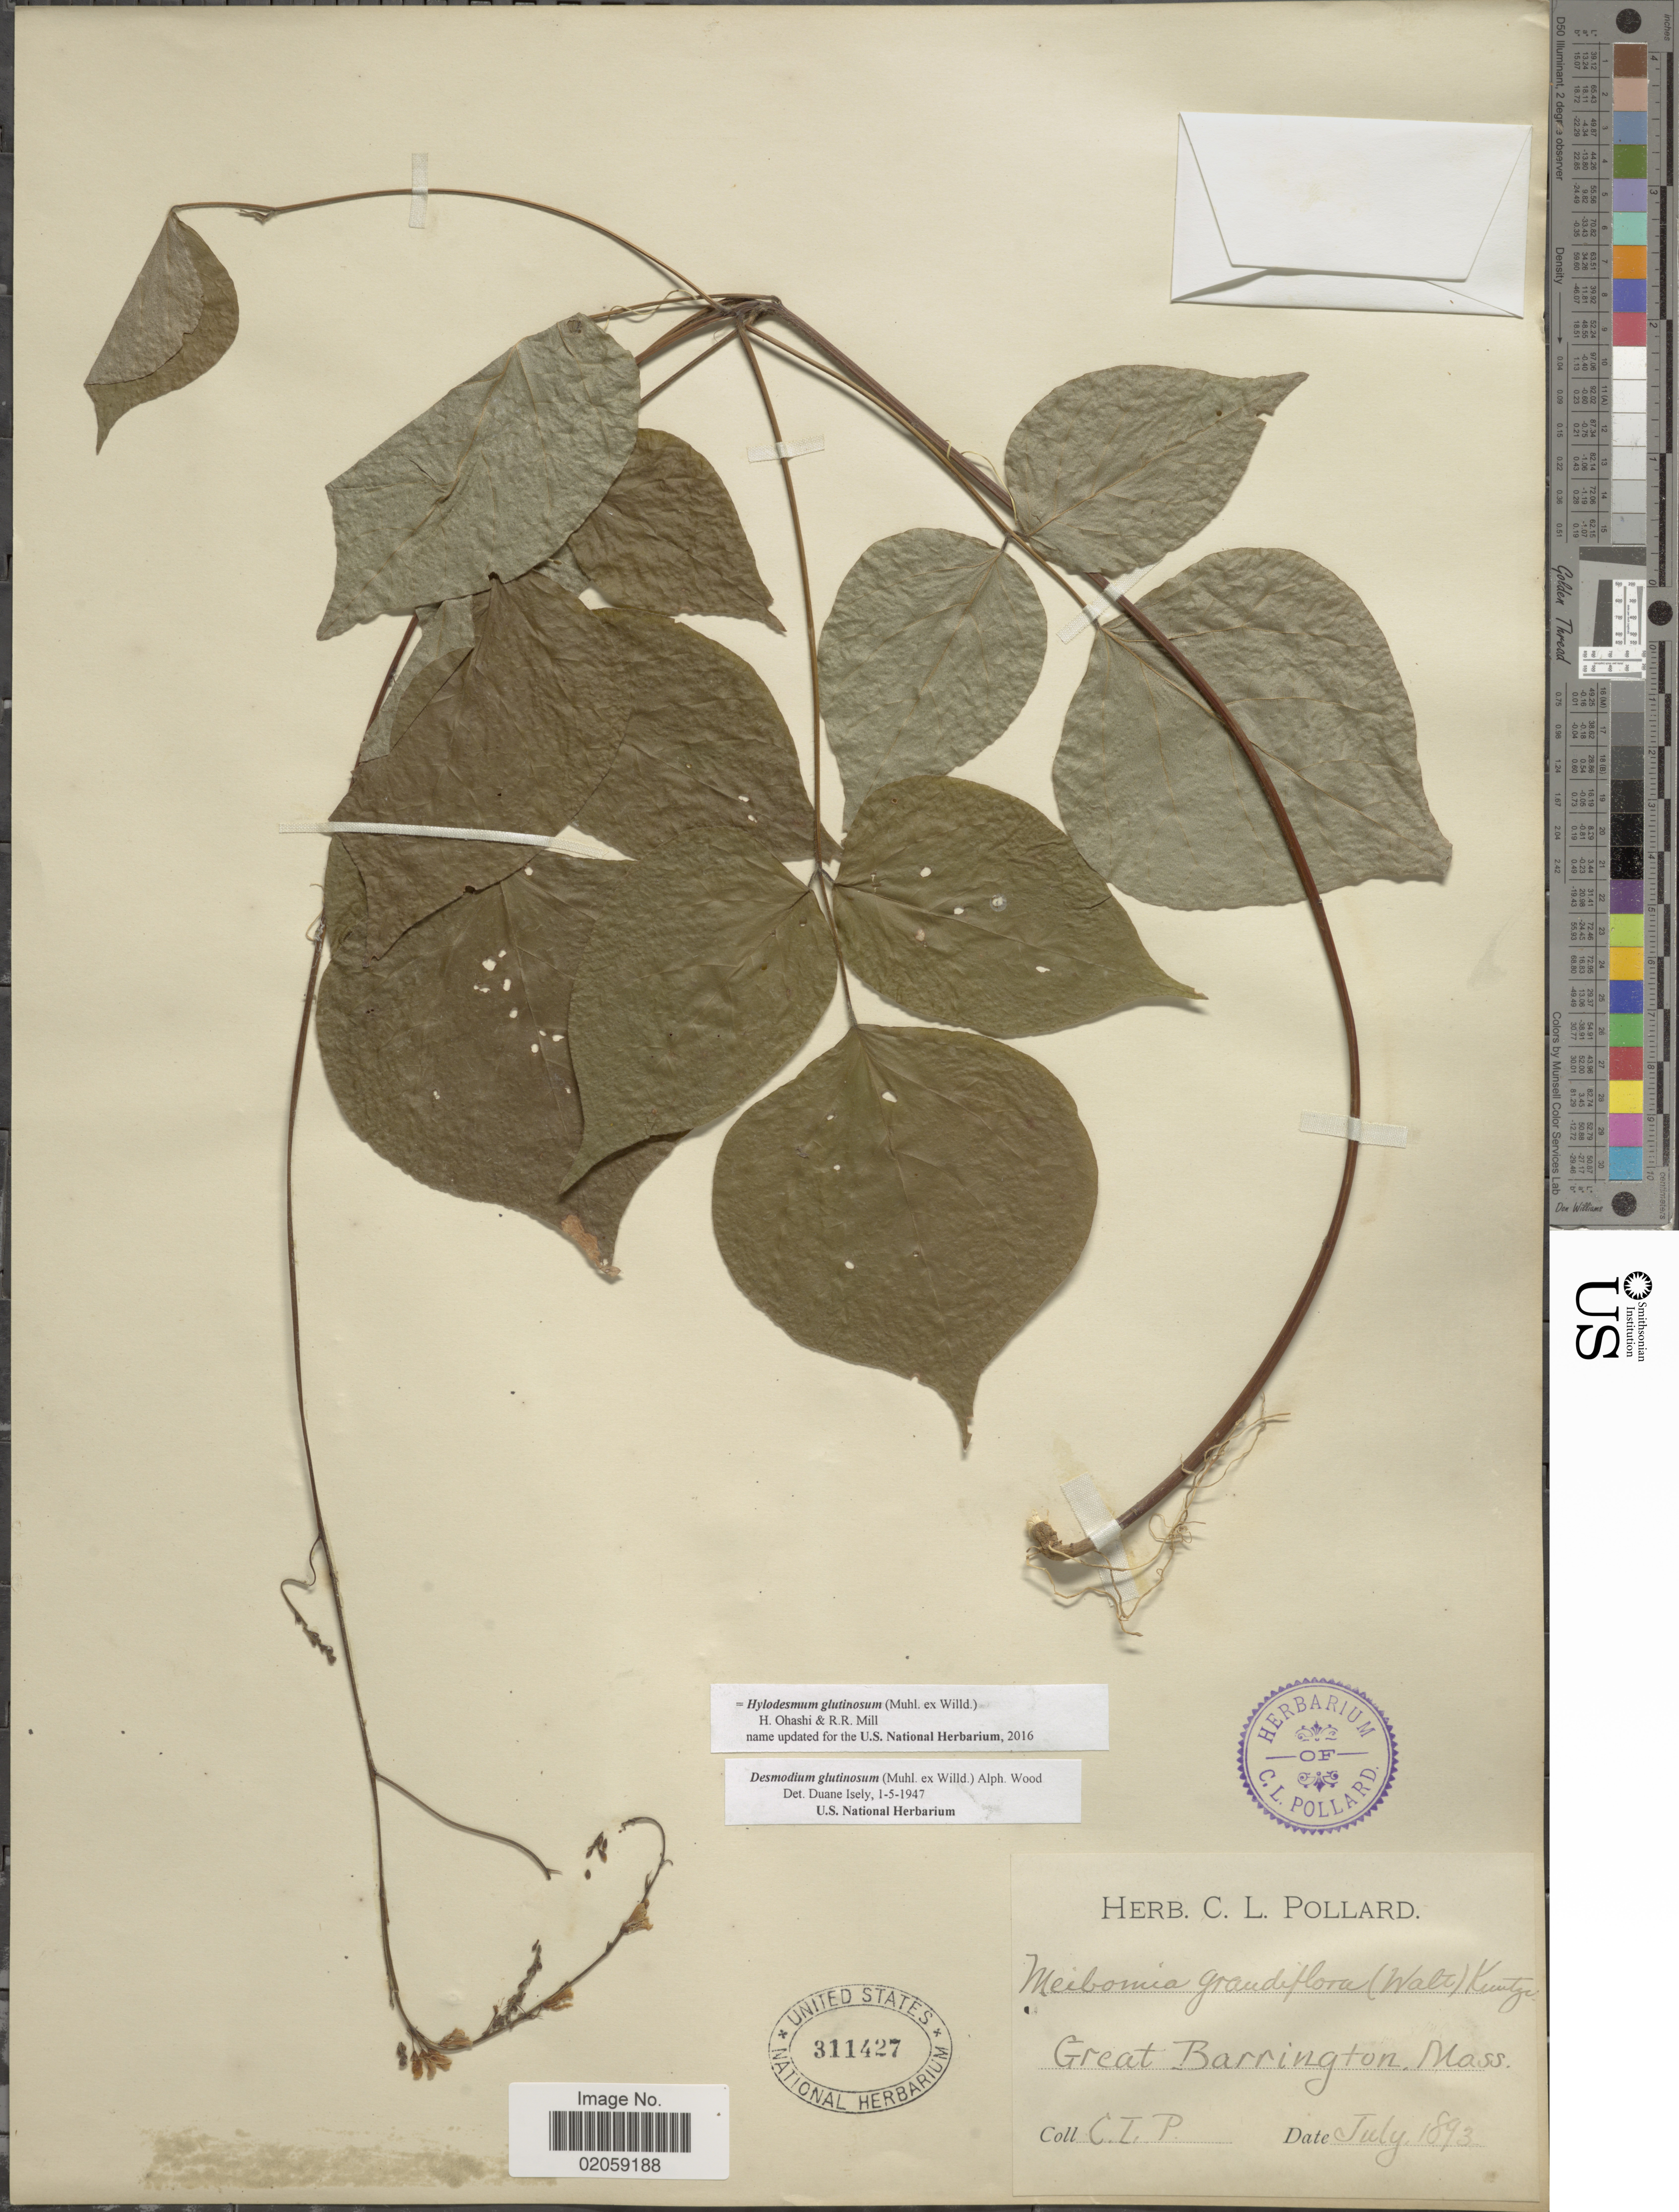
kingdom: Plantae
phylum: Tracheophyta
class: Magnoliopsida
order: Fabales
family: Fabaceae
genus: Hylodesmum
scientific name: Hylodesmum glutinosum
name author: (Muhl. ex Willd.) H. Ohashi & R.R. Mill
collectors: C. L. Pollard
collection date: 1893-07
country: United States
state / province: Massachusetts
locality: Great Barrington, Mass.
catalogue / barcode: US 311427